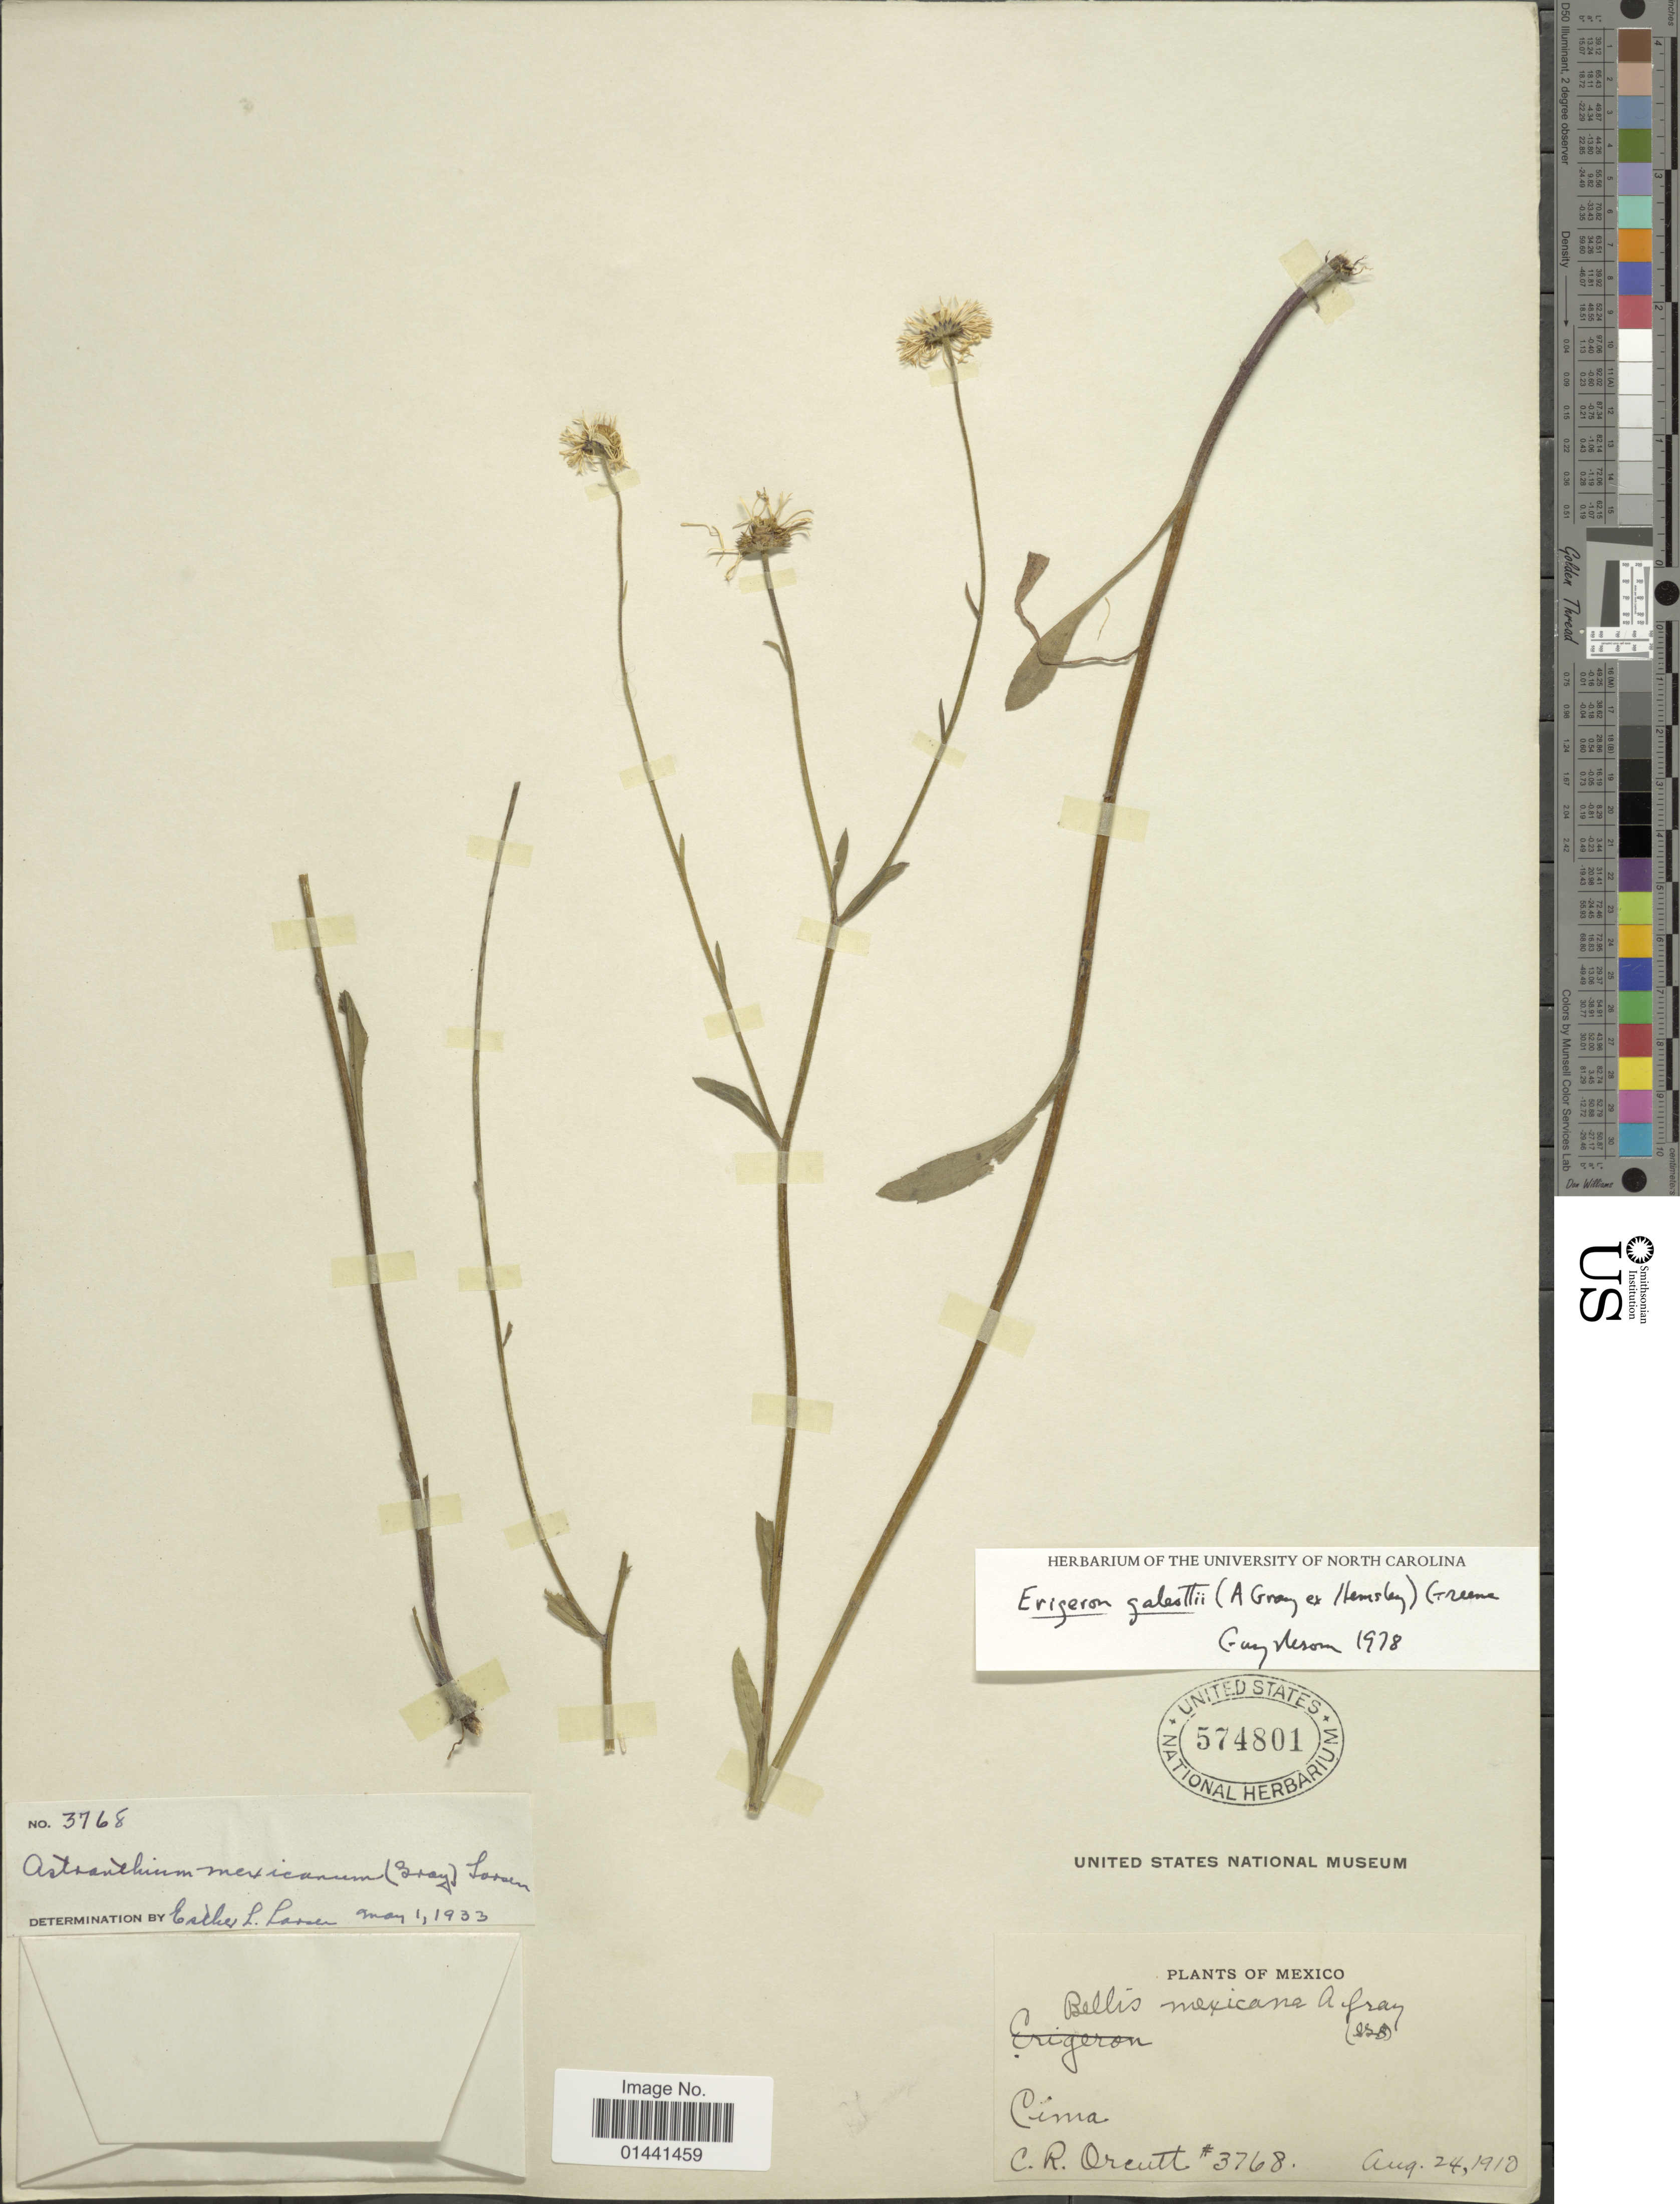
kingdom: Plantae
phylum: Tracheophyta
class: Magnoliopsida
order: Asterales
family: Asteraceae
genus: Erigeron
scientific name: Erigeron galeottii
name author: (A. Gray ex Hemsl.) Greene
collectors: C. R. Orcutt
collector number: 3768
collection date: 1910-08-24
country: Mexico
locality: Cima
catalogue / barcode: US 574801